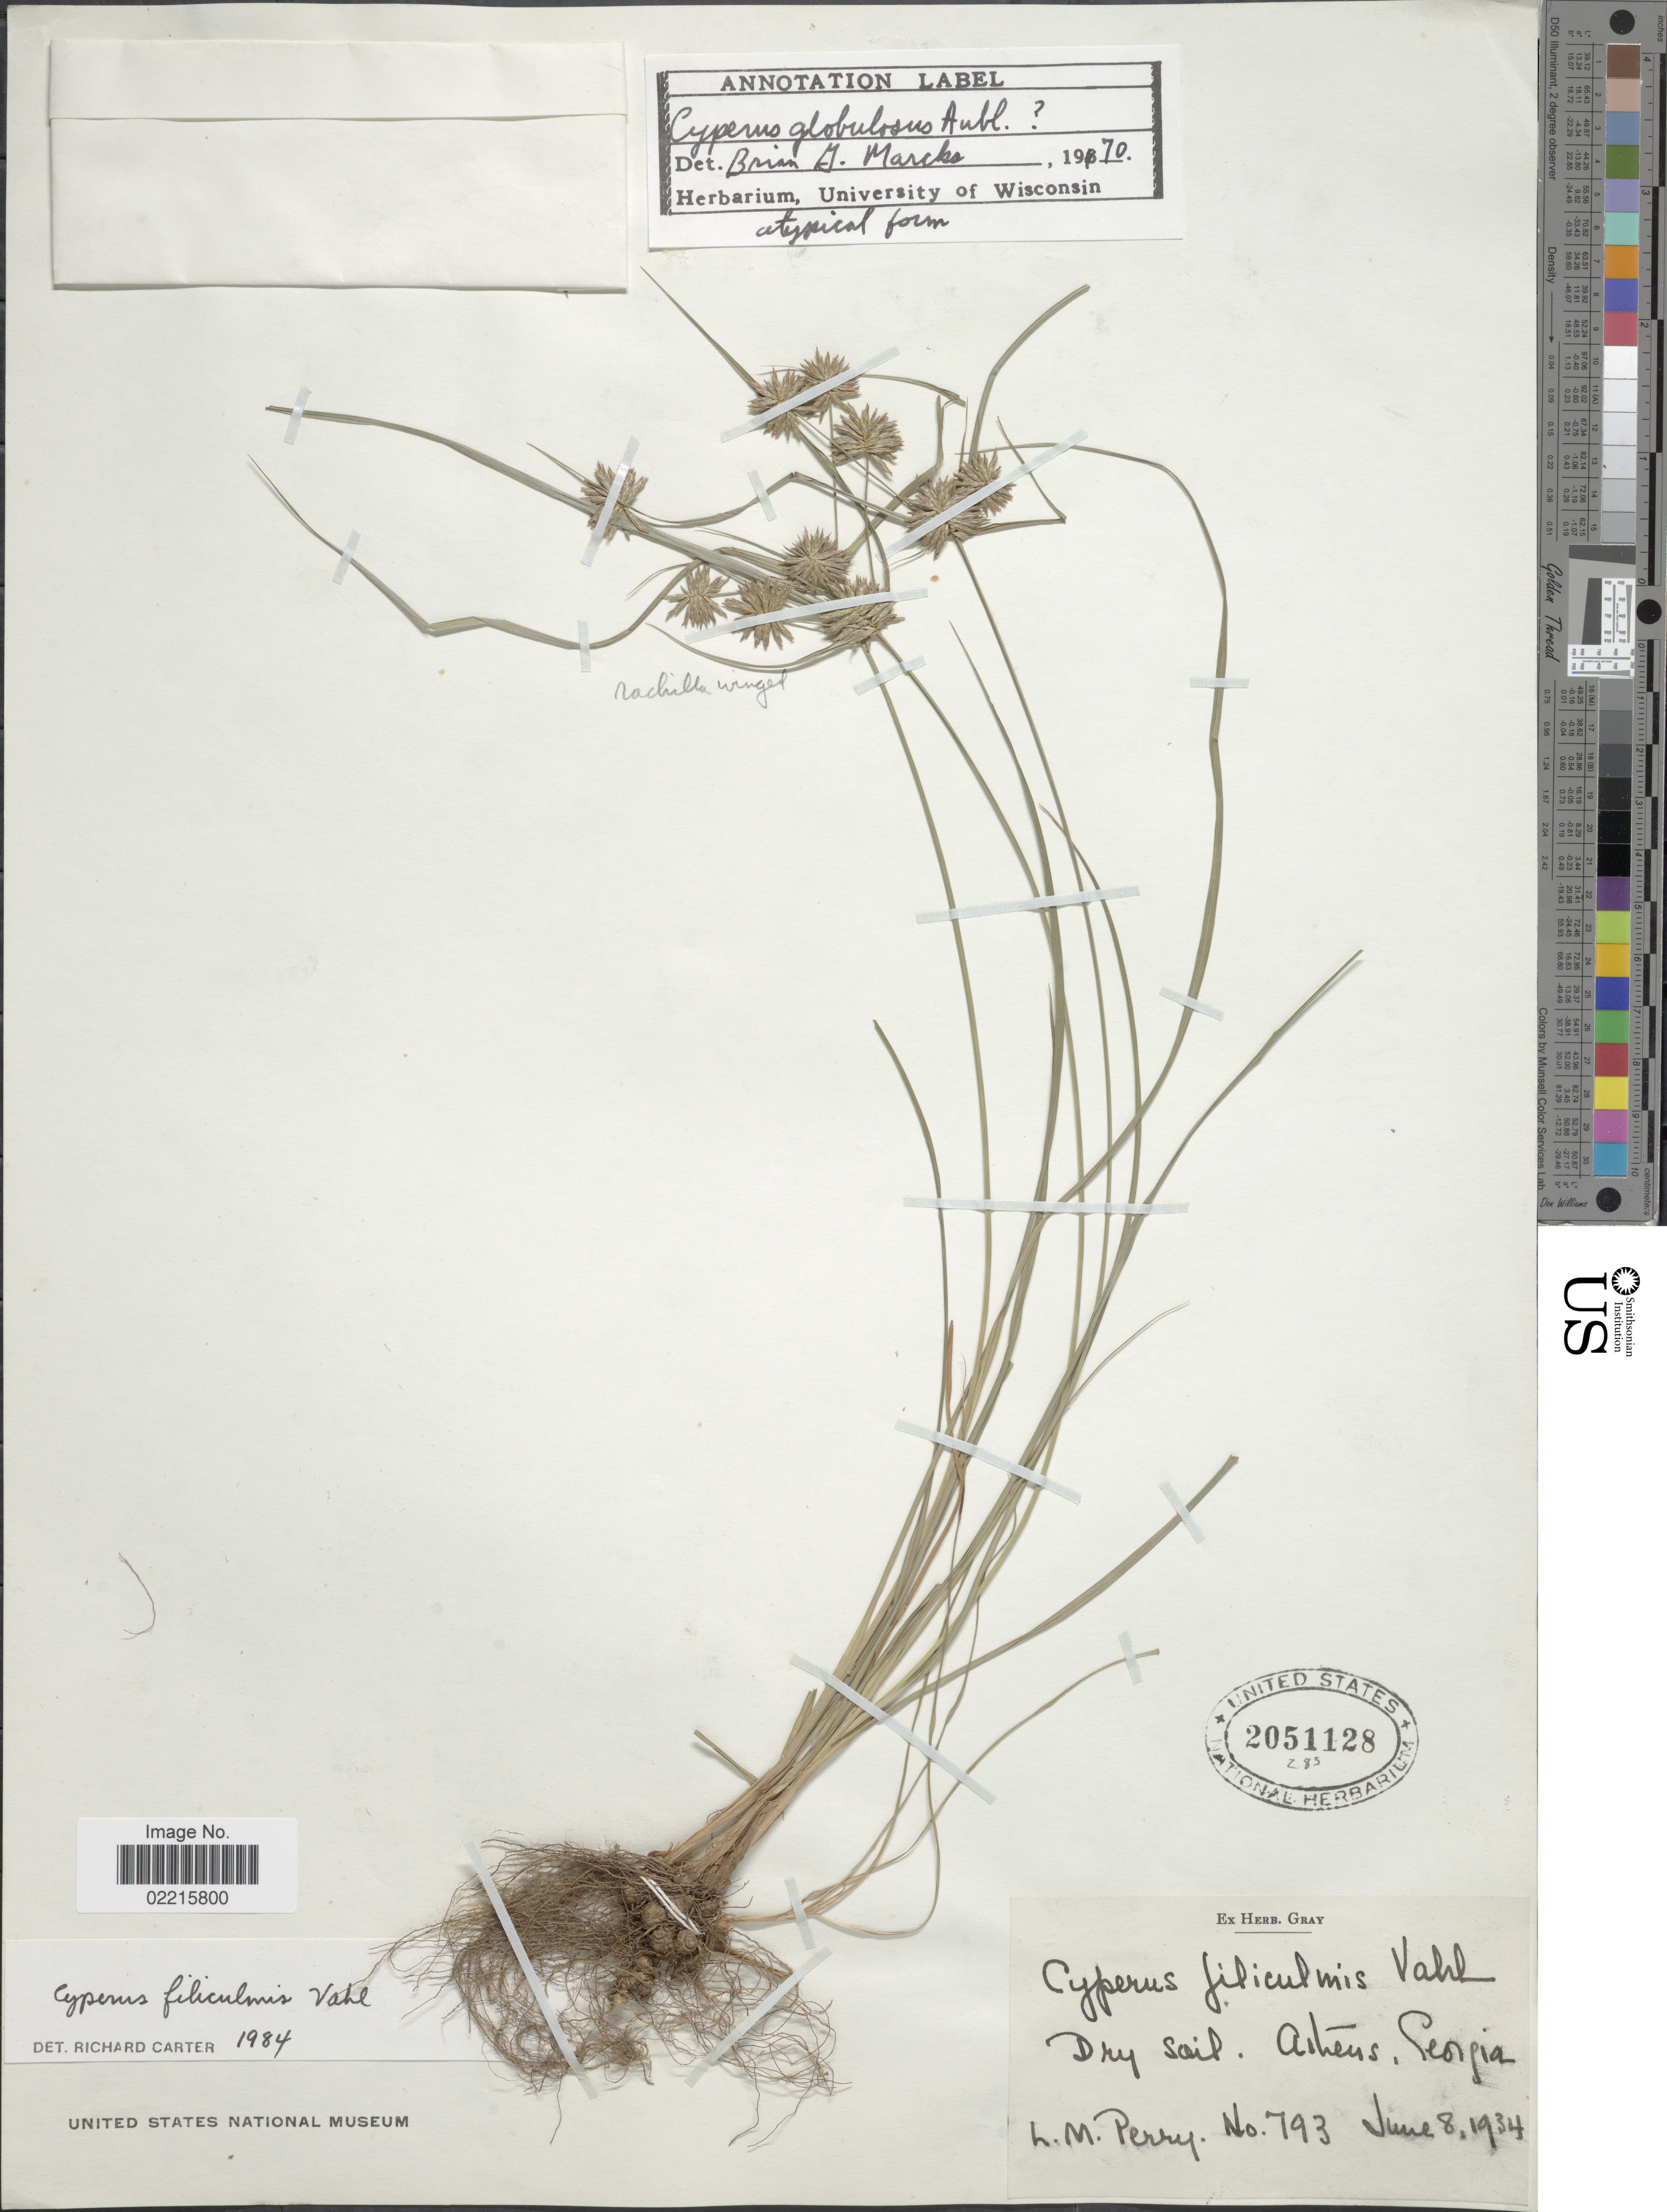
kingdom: Plantae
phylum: Tracheophyta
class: Liliopsida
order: Poales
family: Cyperaceae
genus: Cyperus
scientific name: Cyperus filiculmis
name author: Vahl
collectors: L. M. Perry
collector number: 793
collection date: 1934-06-08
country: United States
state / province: Georgia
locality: Athens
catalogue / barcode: US 2051128